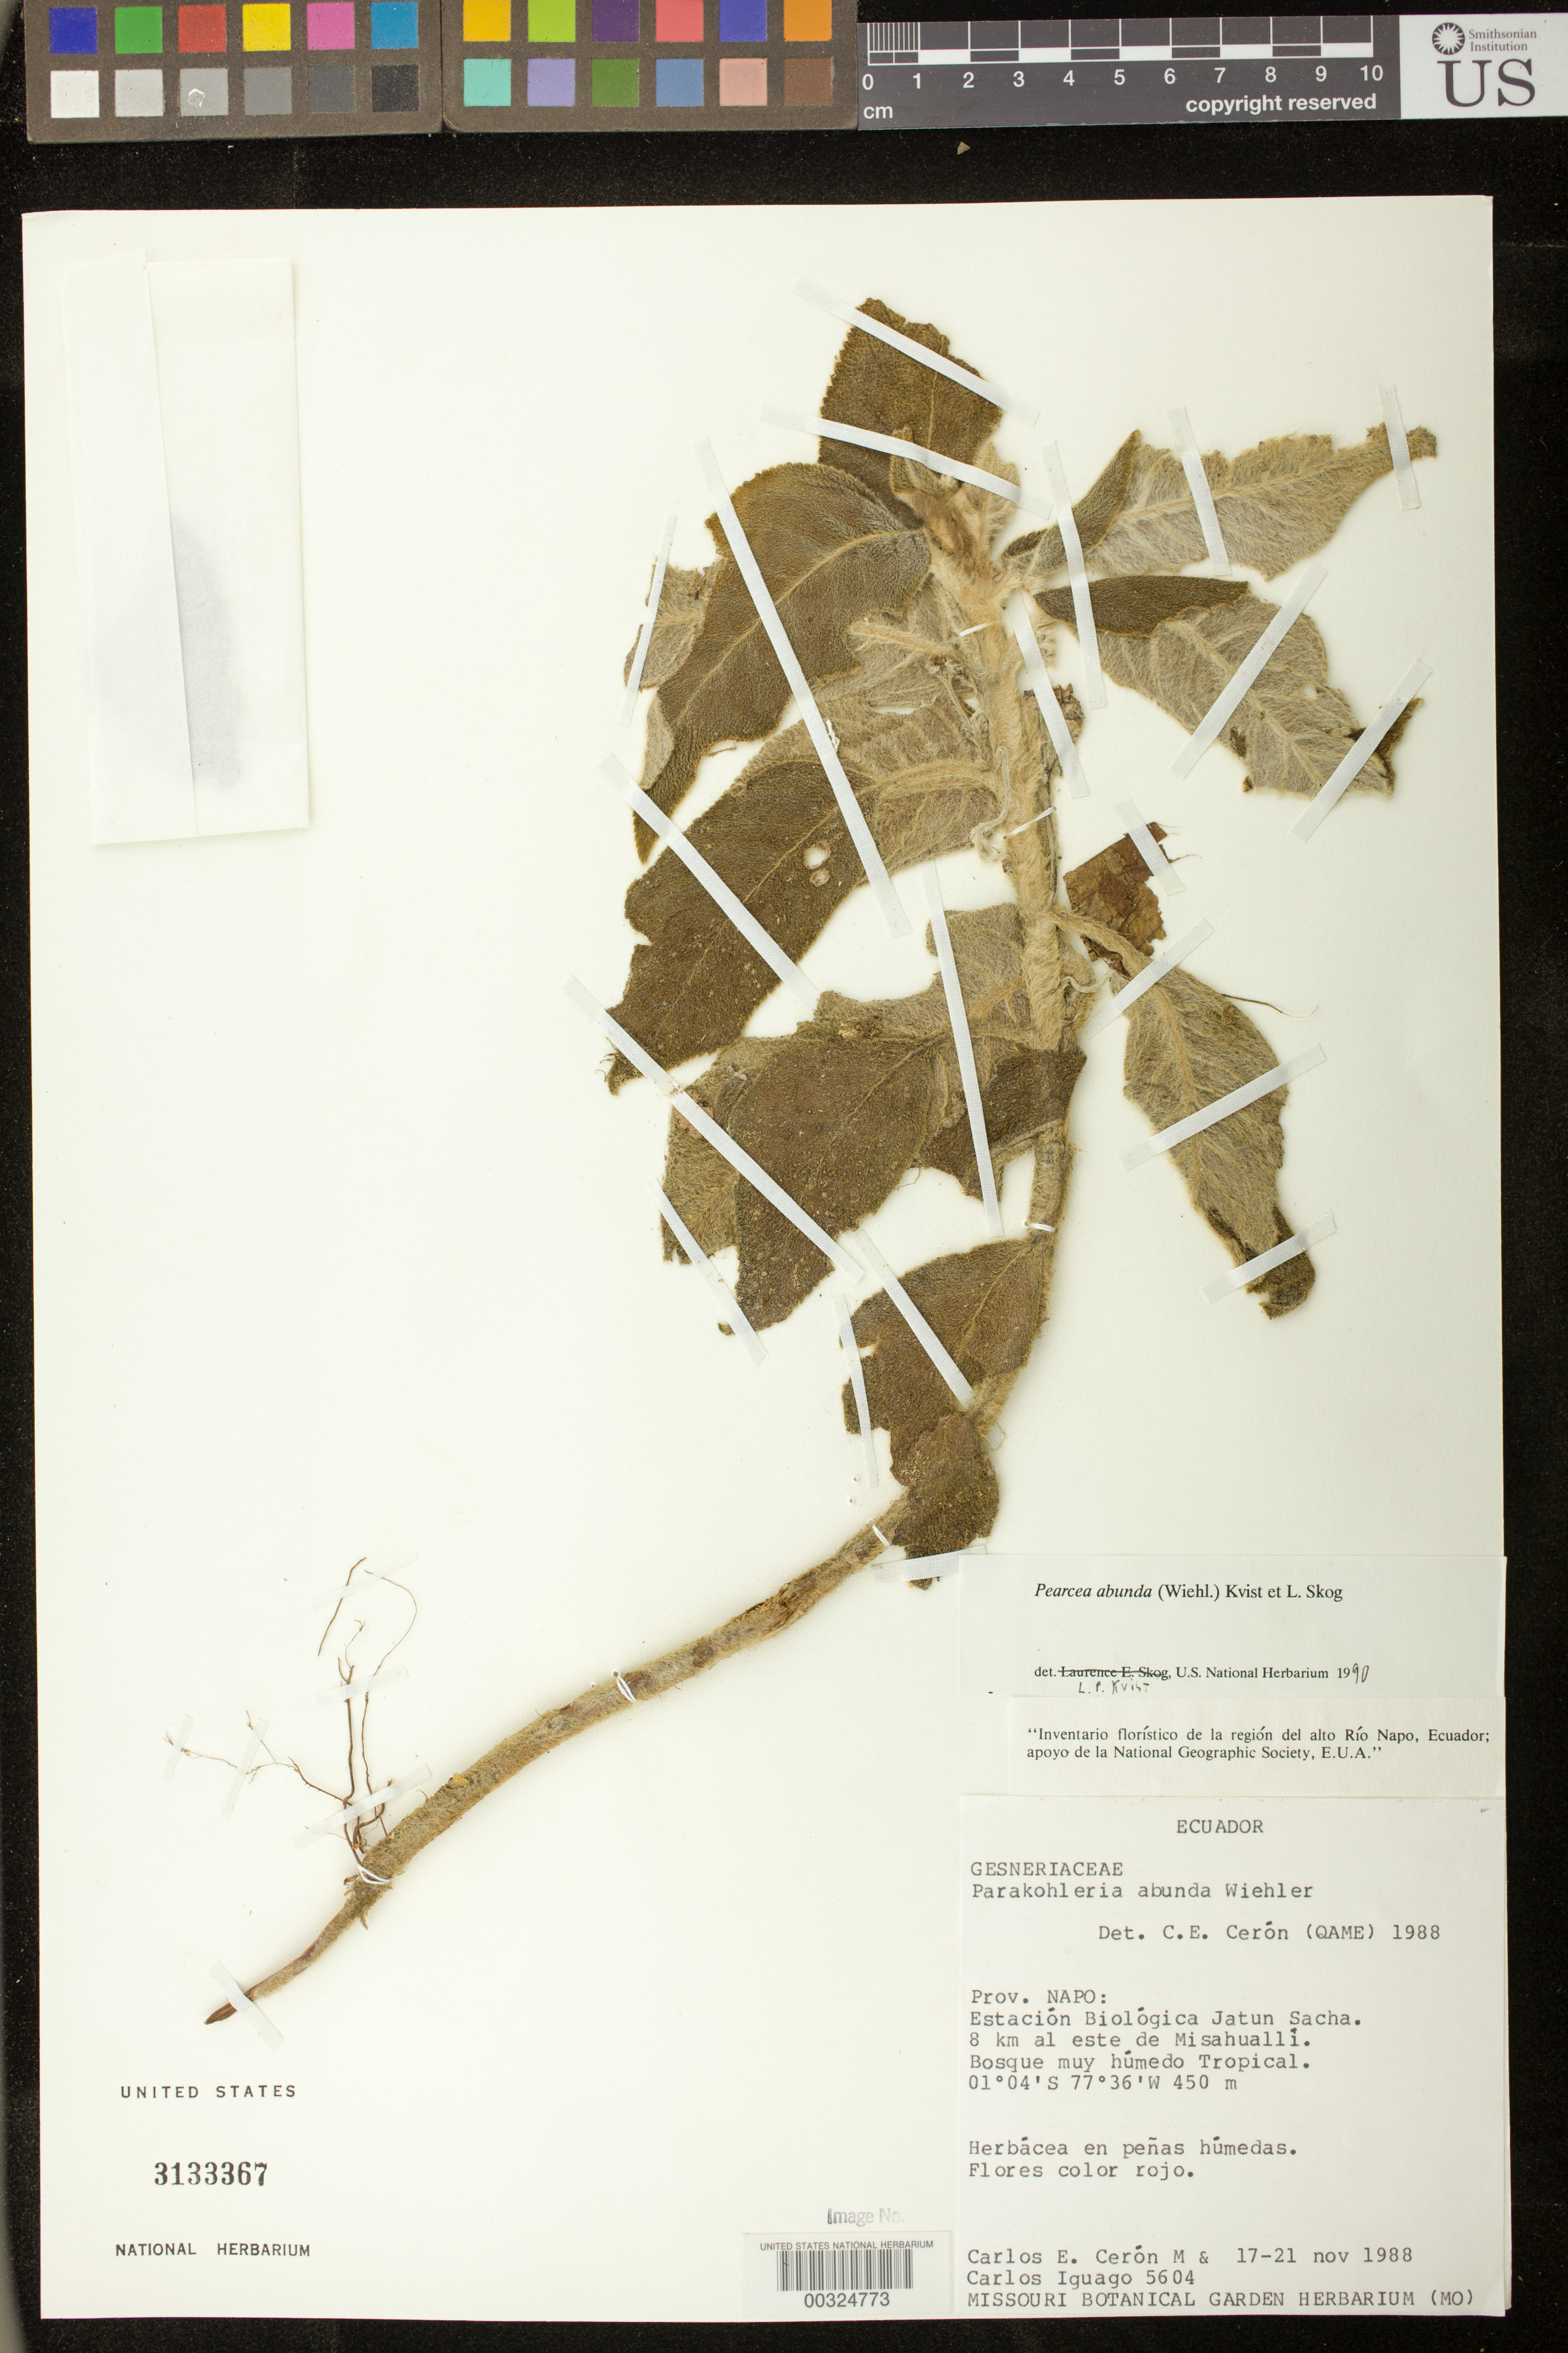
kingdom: Plantae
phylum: Tracheophyta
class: Magnoliopsida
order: Lamiales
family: Gesneriaceae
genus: Pearcea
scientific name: Pearcea abunda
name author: (Wiehler) L.P. Kvist & L.E. Skog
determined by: Clark, J. L., (SEL), The Marie Selby Botanical Garden (UNITED STATES)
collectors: C. E. Cerón M. & C. Iguago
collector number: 5604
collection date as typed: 17-21 Nov 1988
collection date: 1988-11-17/1988-11-21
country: Ecuador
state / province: Napo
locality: Estacion Biologica Jatun Sacha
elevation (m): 450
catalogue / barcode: US 3133367